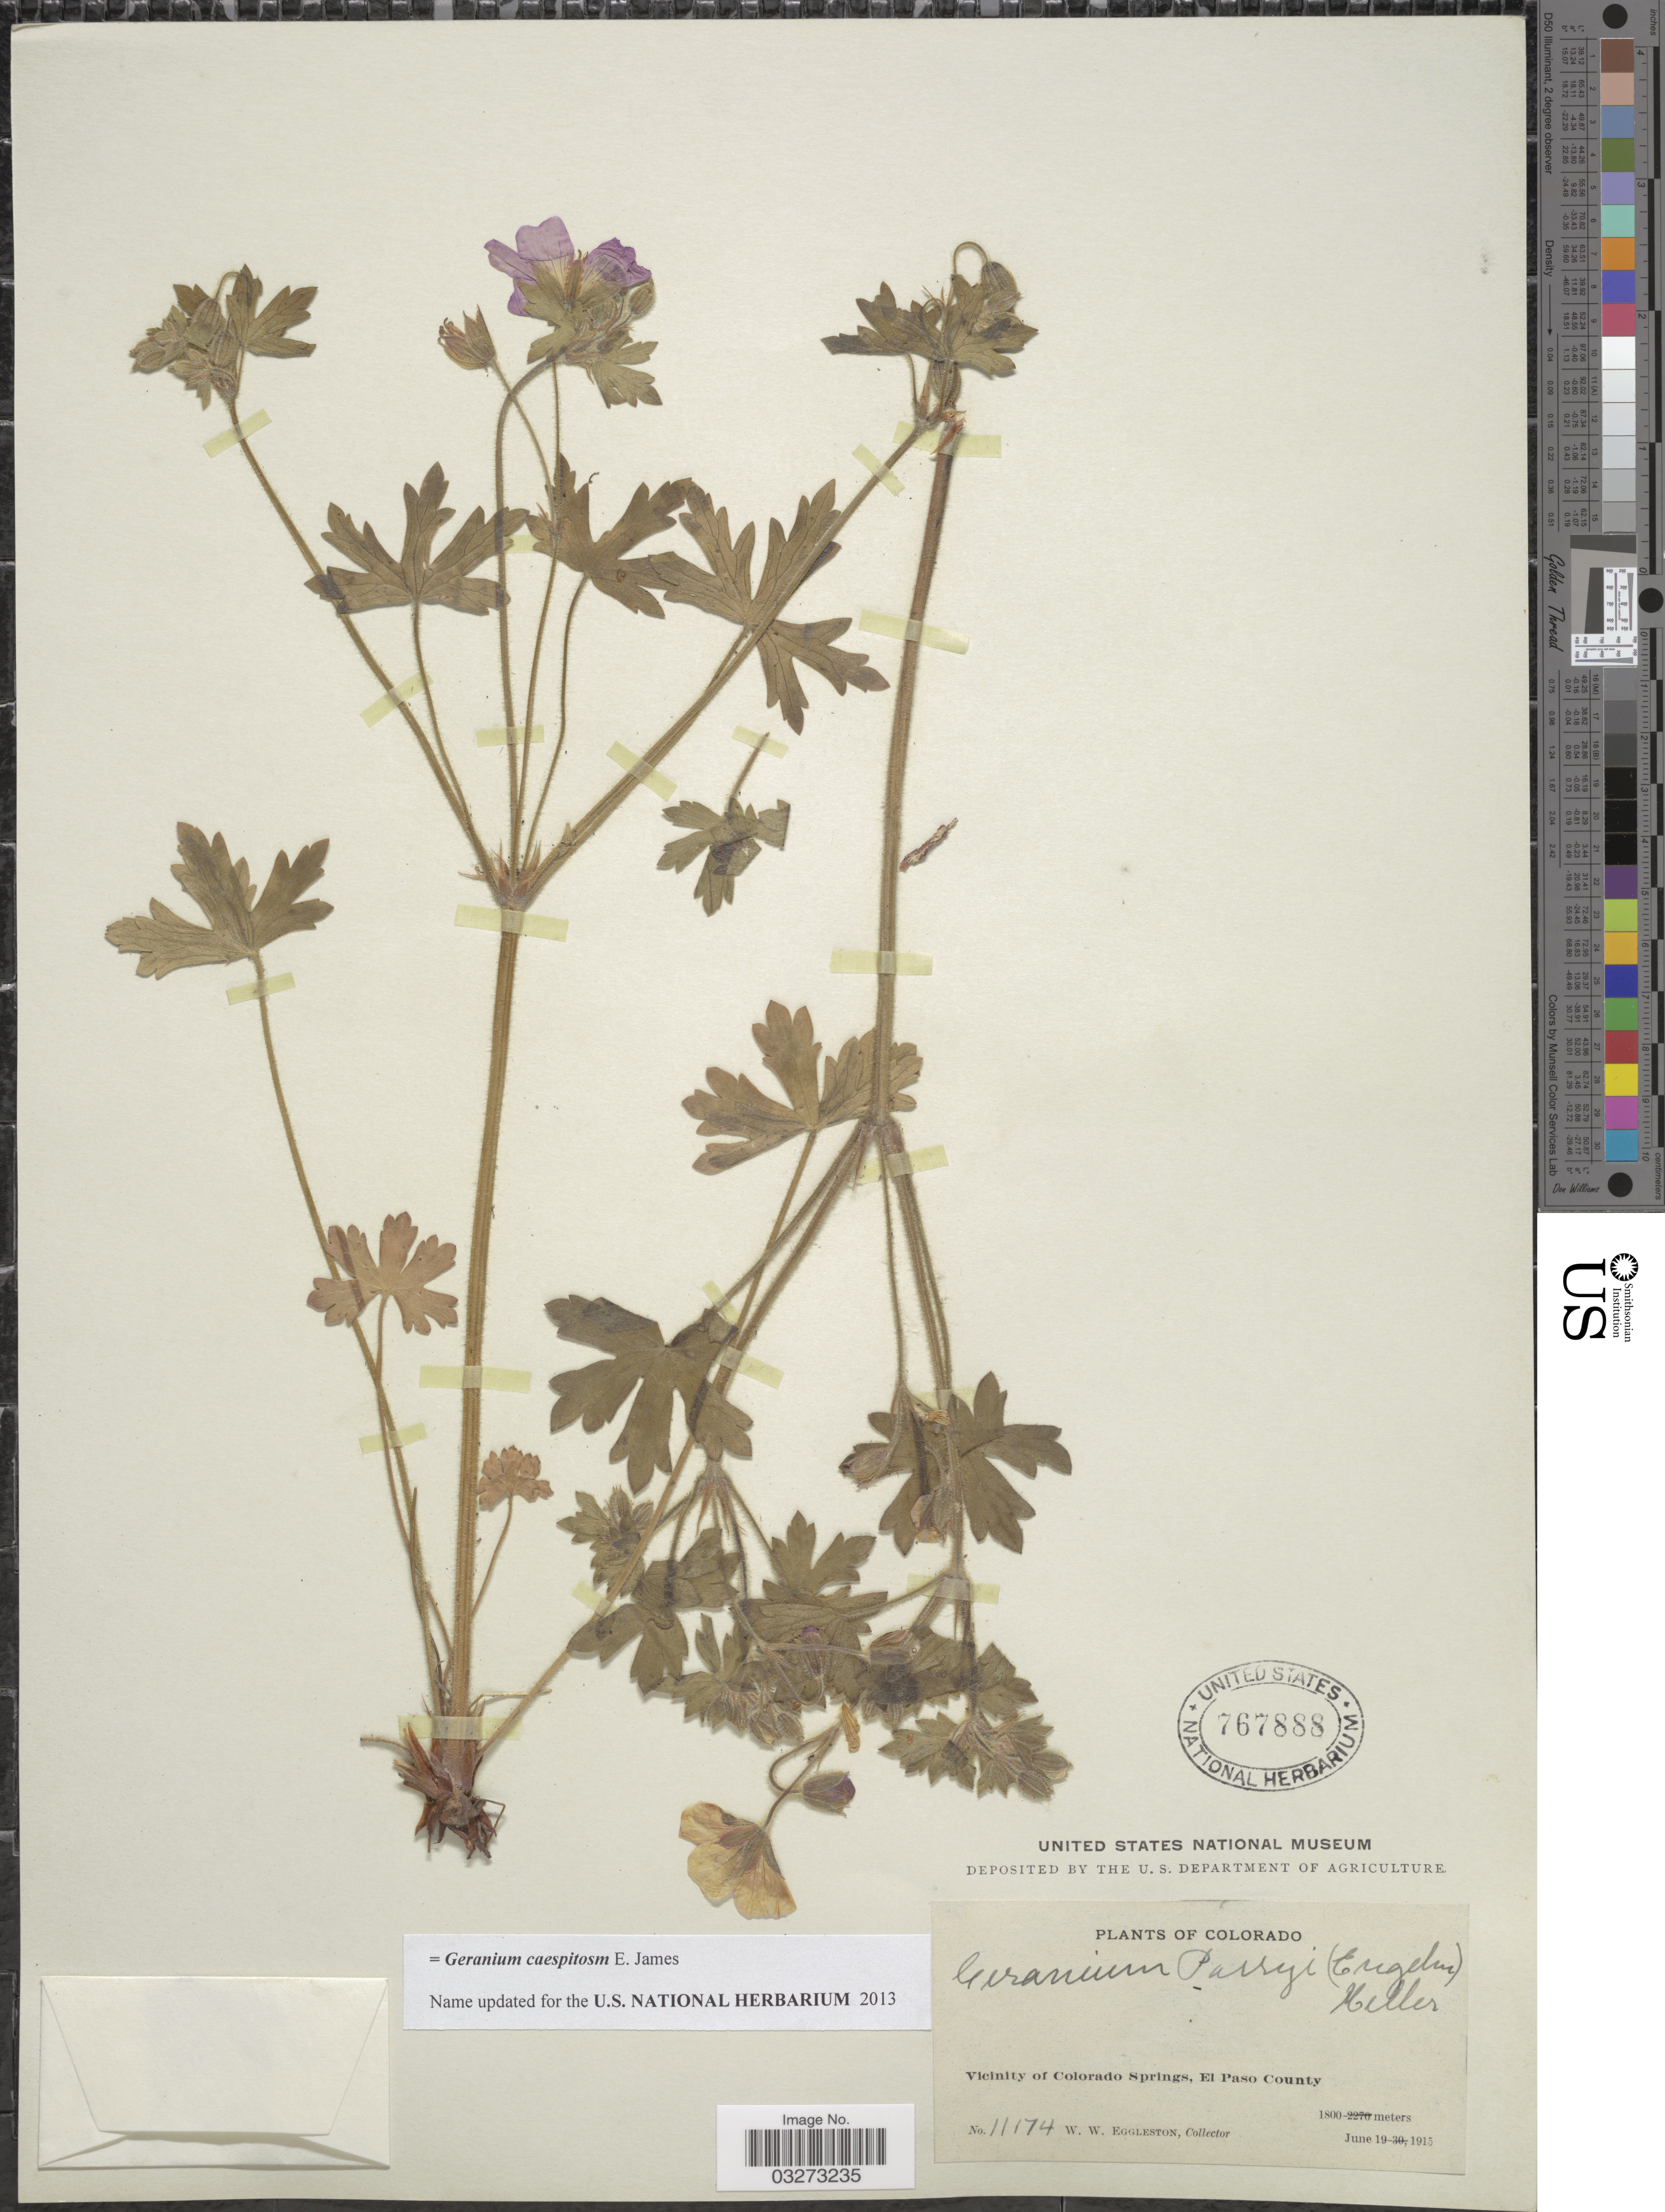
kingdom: Plantae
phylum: Tracheophyta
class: Magnoliopsida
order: Geraniales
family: Geraniaceae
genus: Geranium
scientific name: Geranium caespitosum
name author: E. James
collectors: W. W. Eggleston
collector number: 11174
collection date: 1915-06-19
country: United States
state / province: Colorado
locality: Vicinity of Colorado Springs, El Paso County.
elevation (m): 1800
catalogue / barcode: US 767888